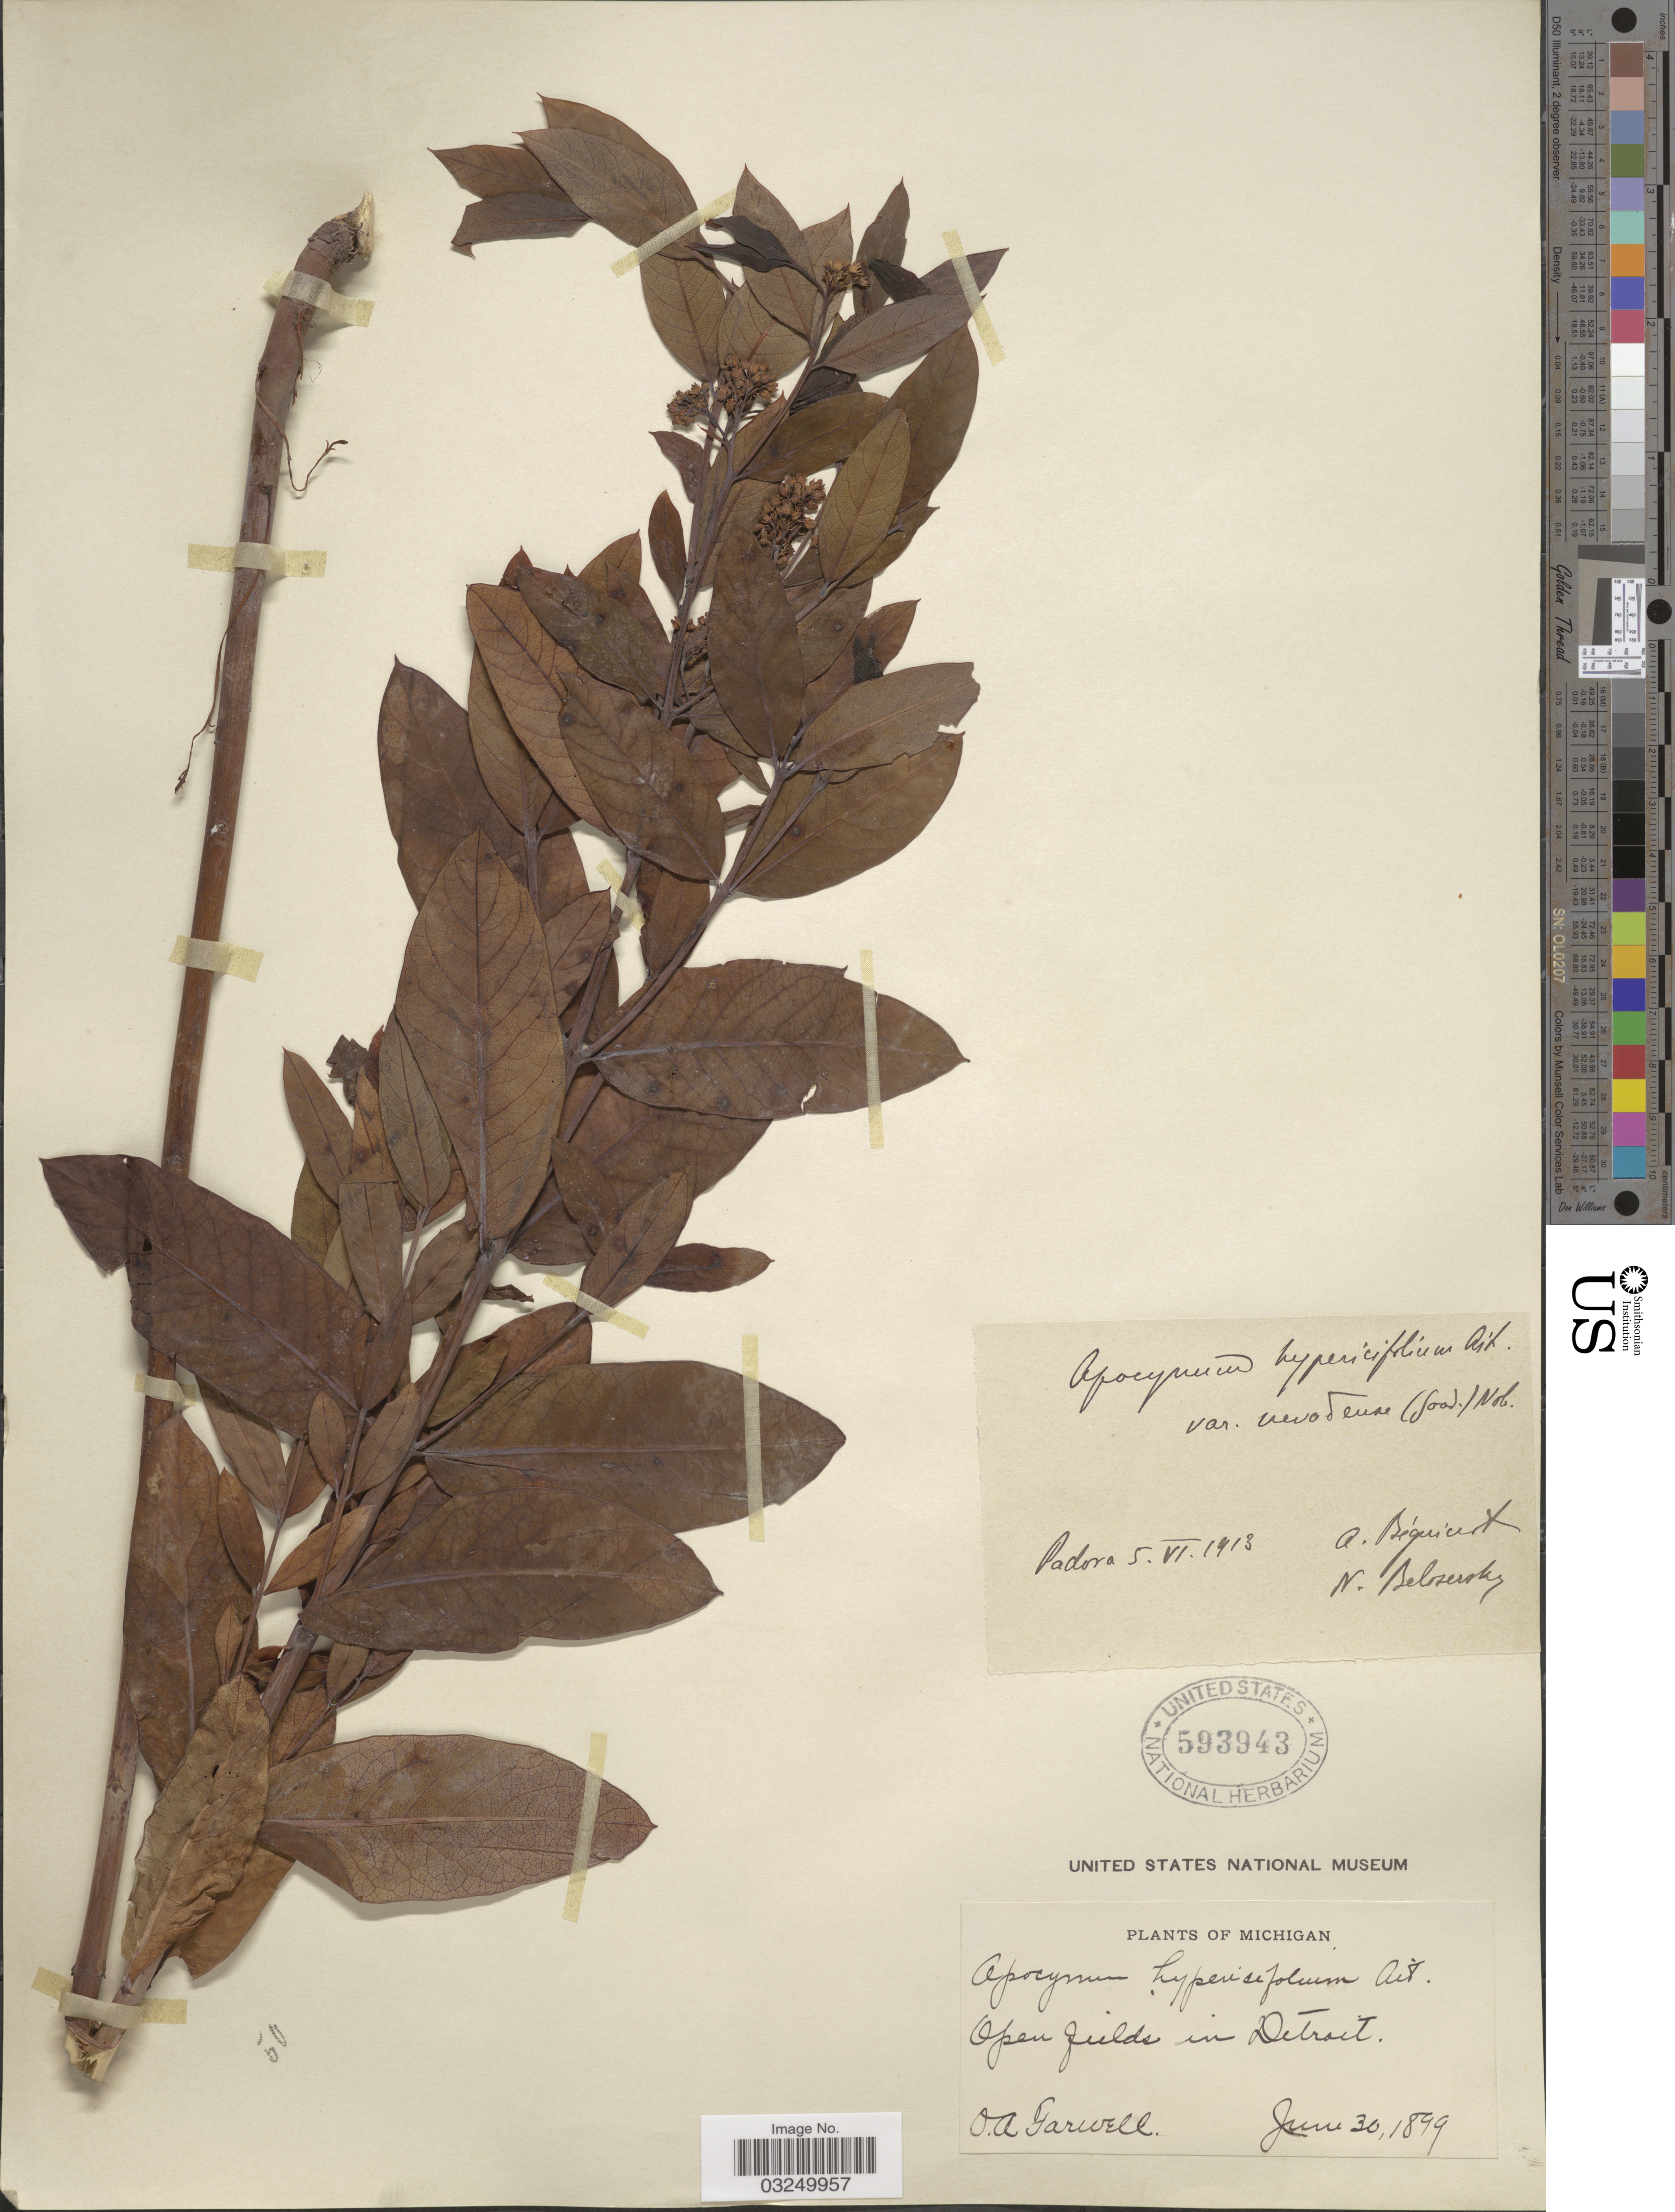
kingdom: Plantae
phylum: Tracheophyta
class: Magnoliopsida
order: Gentianales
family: Apocynaceae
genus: Apocynum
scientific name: Apocynum nevadense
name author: Goodd.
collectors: O. Farwell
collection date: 1899-06-30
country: United States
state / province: Michigan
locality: In Detroit.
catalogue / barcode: US 593943